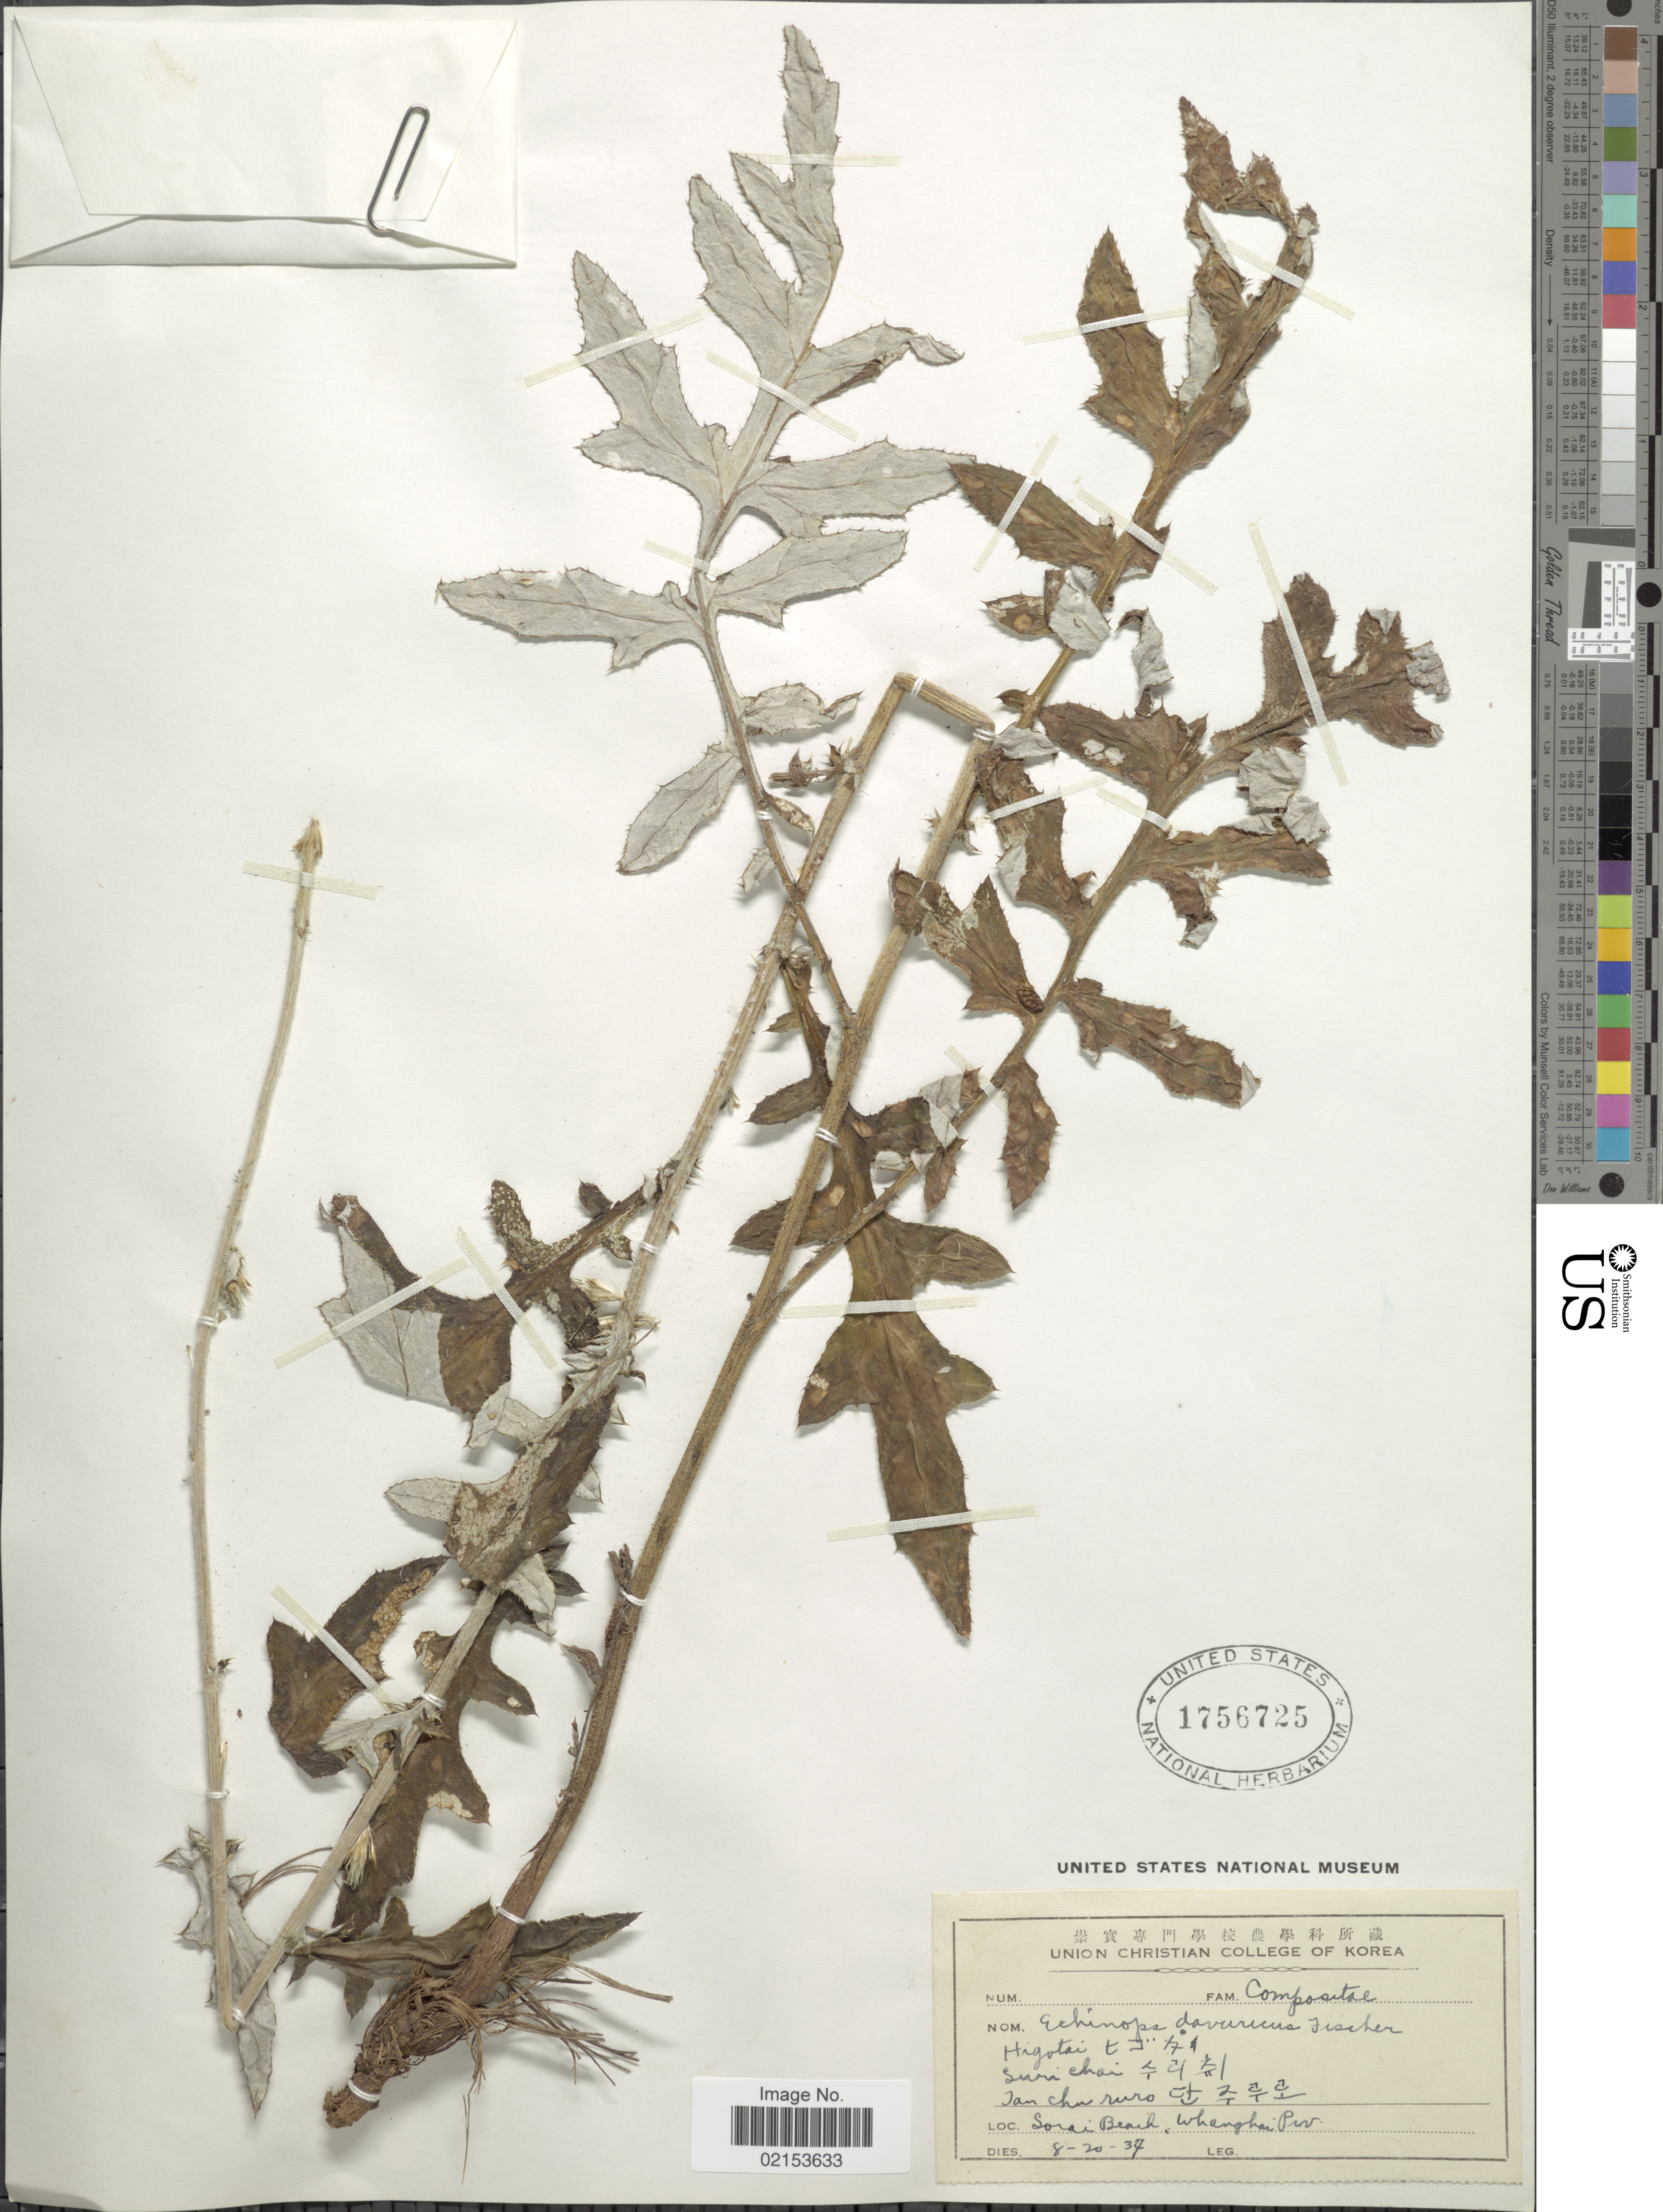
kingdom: Plantae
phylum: Tracheophyta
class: Magnoliopsida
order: Asterales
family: Asteraceae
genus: Echinops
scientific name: Echinops latifolius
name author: Tausch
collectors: Union Christian College of Korea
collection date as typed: Transcribed d/m/y: 20/8/37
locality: Sorai Beach, Whenghai Riv. [interpreted]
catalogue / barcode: US 1756725